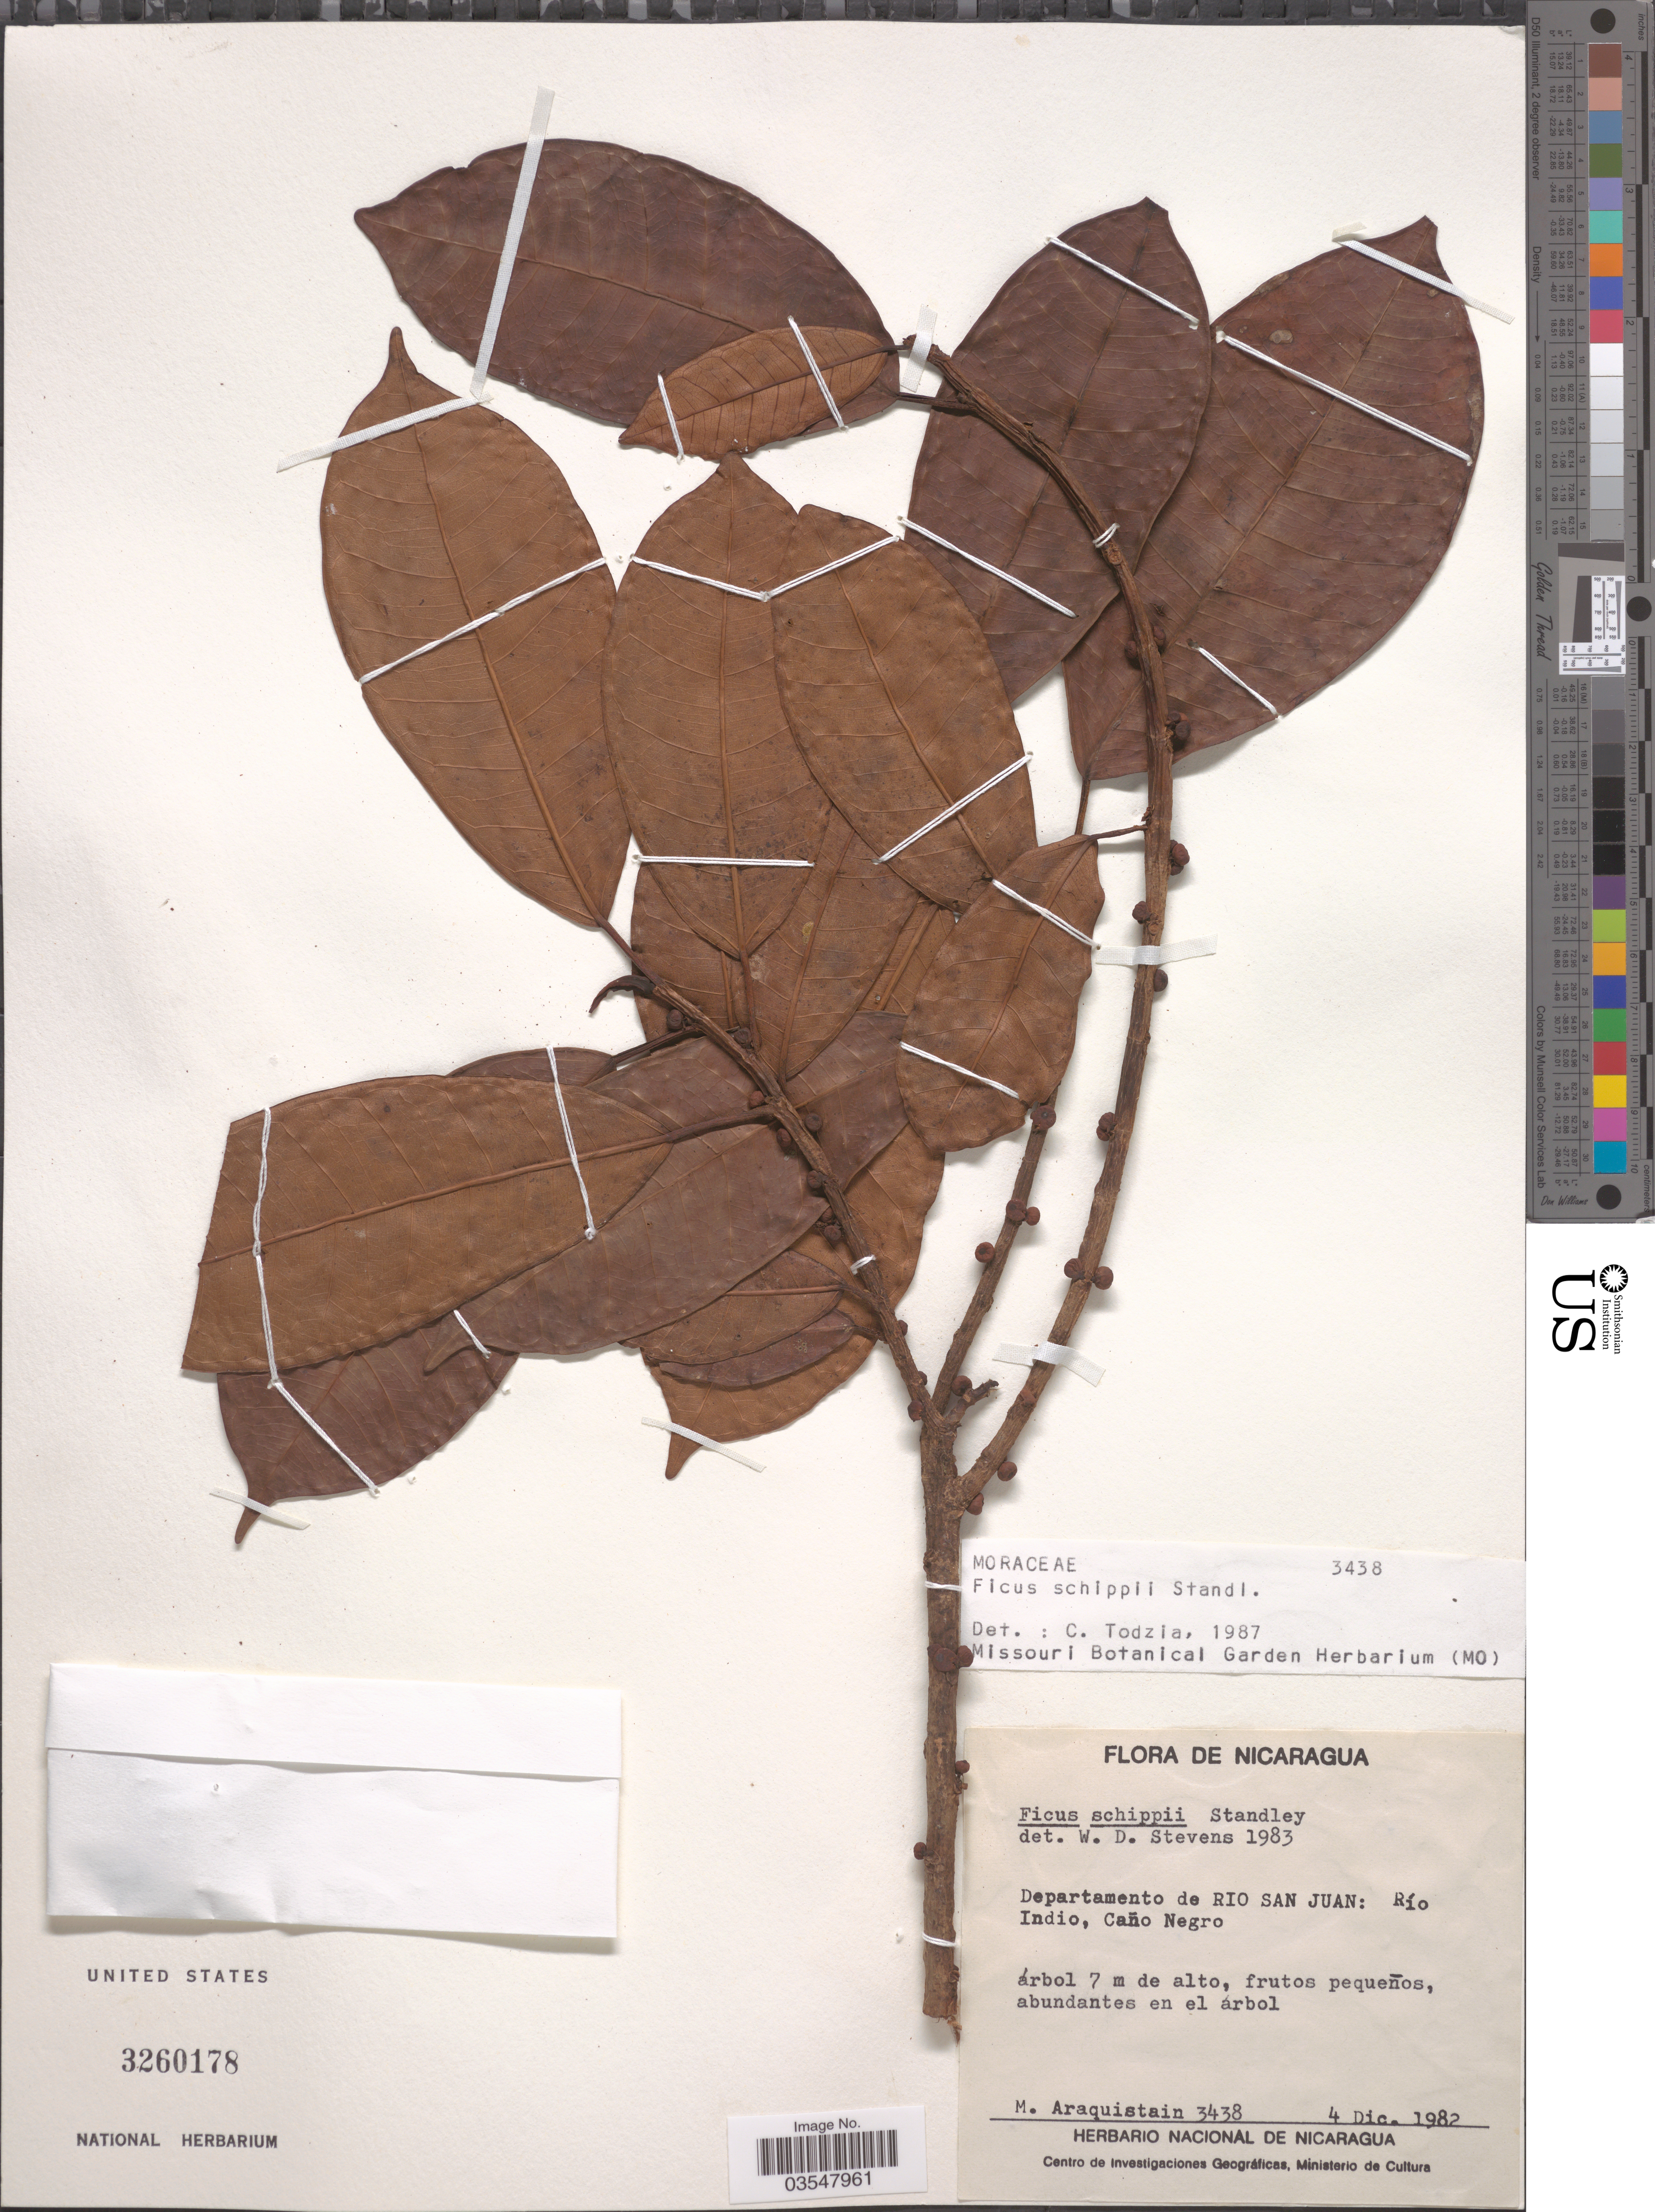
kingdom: Plantae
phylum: Tracheophyta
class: Magnoliopsida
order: Rosales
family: Moraceae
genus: Ficus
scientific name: Ficus schippii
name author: Standl.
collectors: M. Araquistain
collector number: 3438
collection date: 1982-12-04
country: Nicaragua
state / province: Rio San Juan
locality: Departamento de Rio San Juan: Río Indio, Caño Negro.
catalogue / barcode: US 3260178